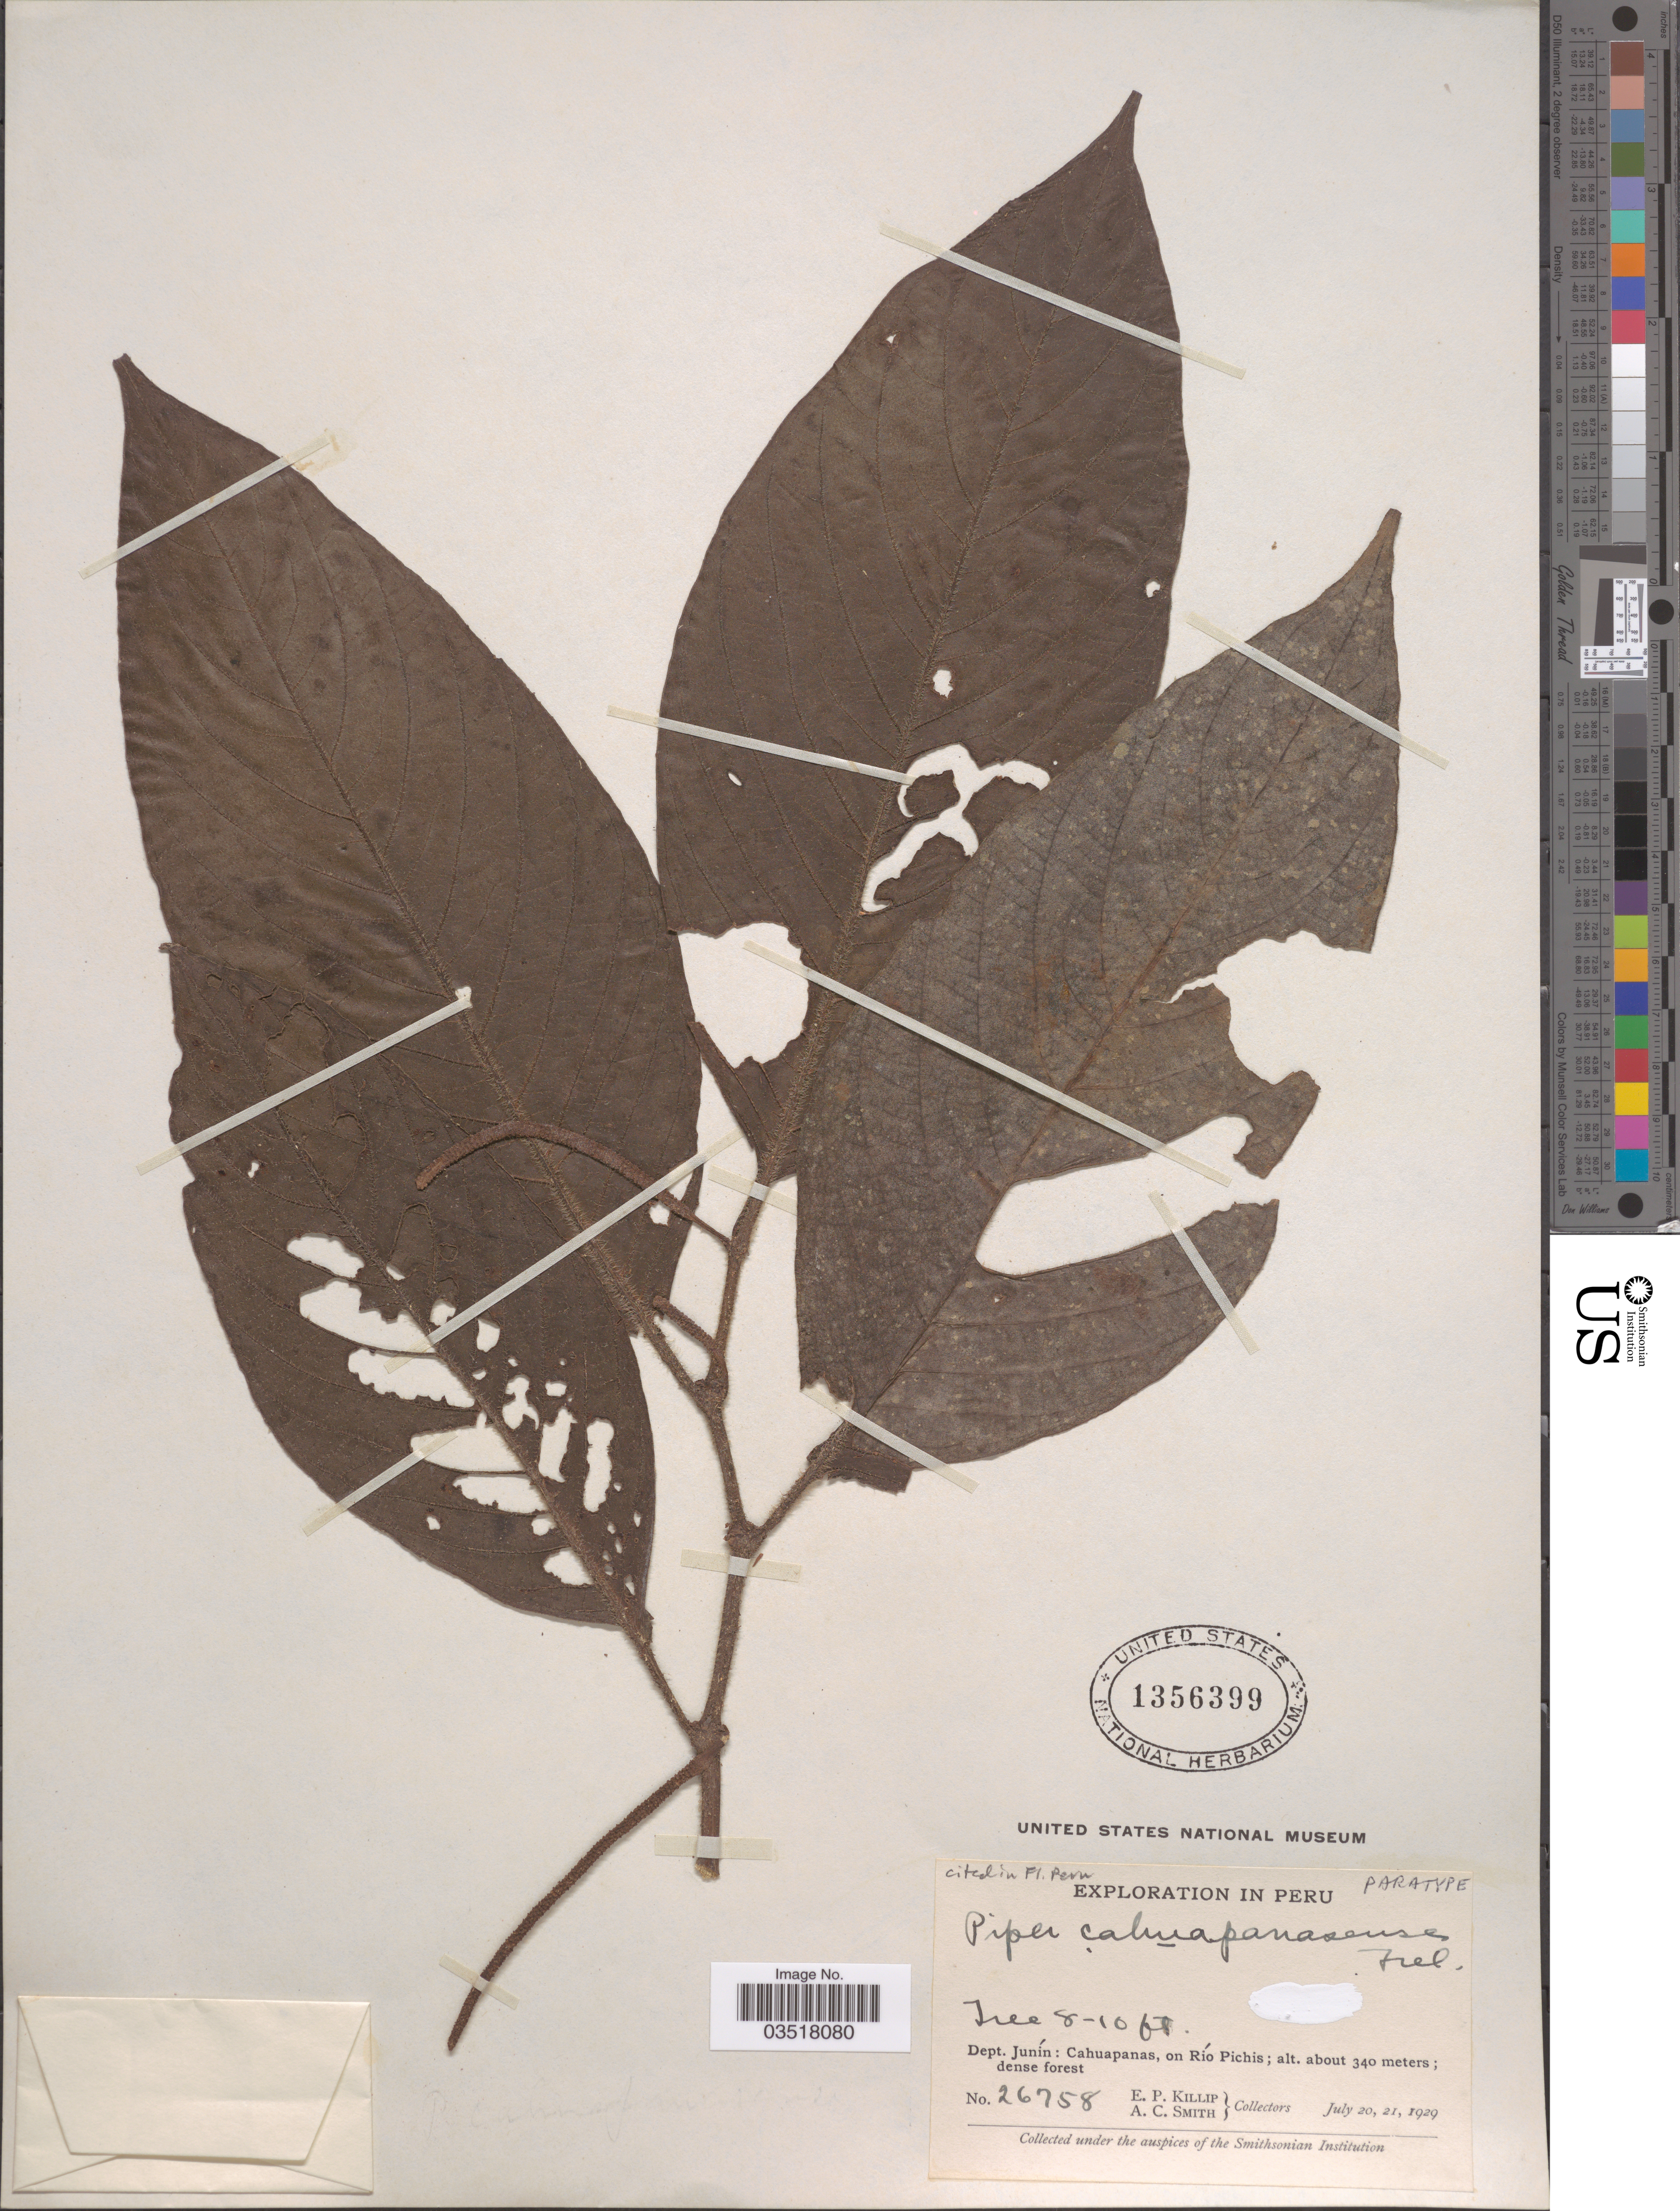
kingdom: Plantae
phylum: Tracheophyta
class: Magnoliopsida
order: Piperales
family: Piperaceae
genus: Piper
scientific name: Piper cahuapanasense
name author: Trel. in J.F. Macbr.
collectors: E. P. Killip & A. C. Smith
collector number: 26758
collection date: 1929-07-20/1929-07-21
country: Peru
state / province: Junín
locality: Dept. Junín: Cahuapanas, on Río Pichis.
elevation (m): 340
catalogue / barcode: US 1356399